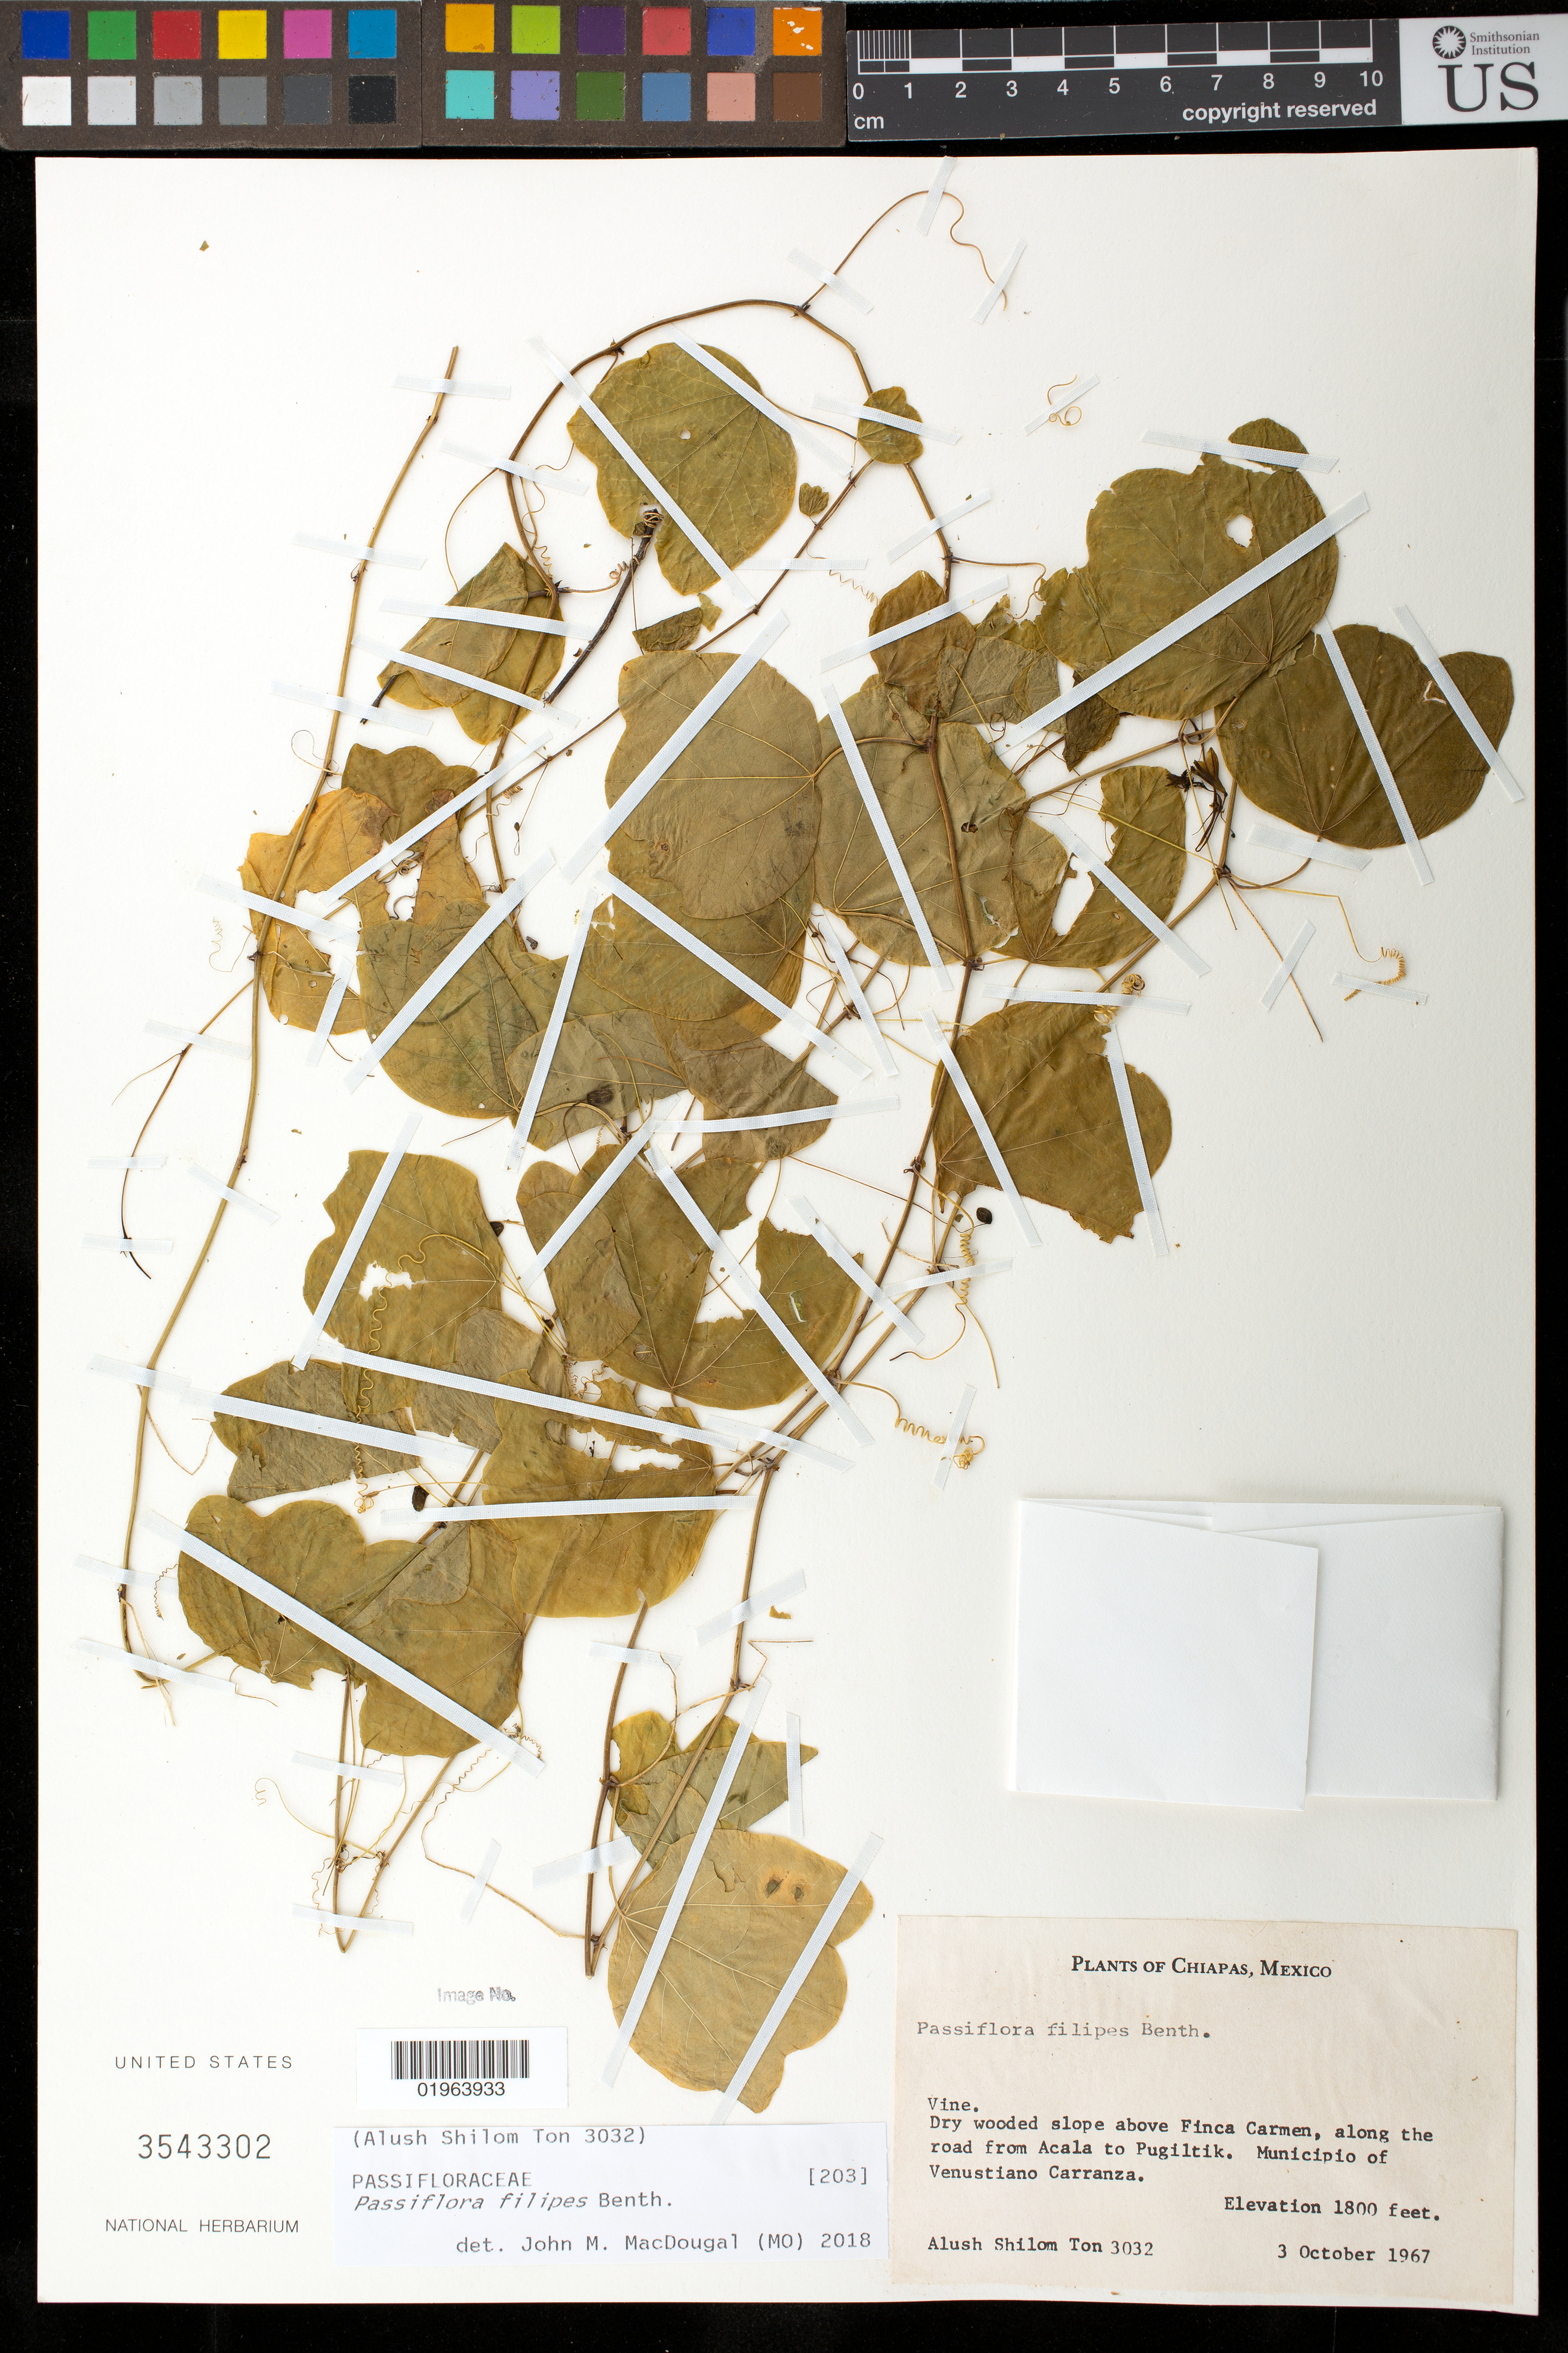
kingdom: Plantae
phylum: Tracheophyta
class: Magnoliopsida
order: Malpighiales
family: Passifloraceae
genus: Passiflora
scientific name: Passiflora filipes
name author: Benth.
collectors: A. S. Ton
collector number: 3032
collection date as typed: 03 Oct 1967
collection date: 1967-10-03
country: Mexico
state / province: Chiapas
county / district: Venustiano Carranza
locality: Above Finca Carmen, road from Acala to Pugiltik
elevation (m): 549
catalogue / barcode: US 3543302